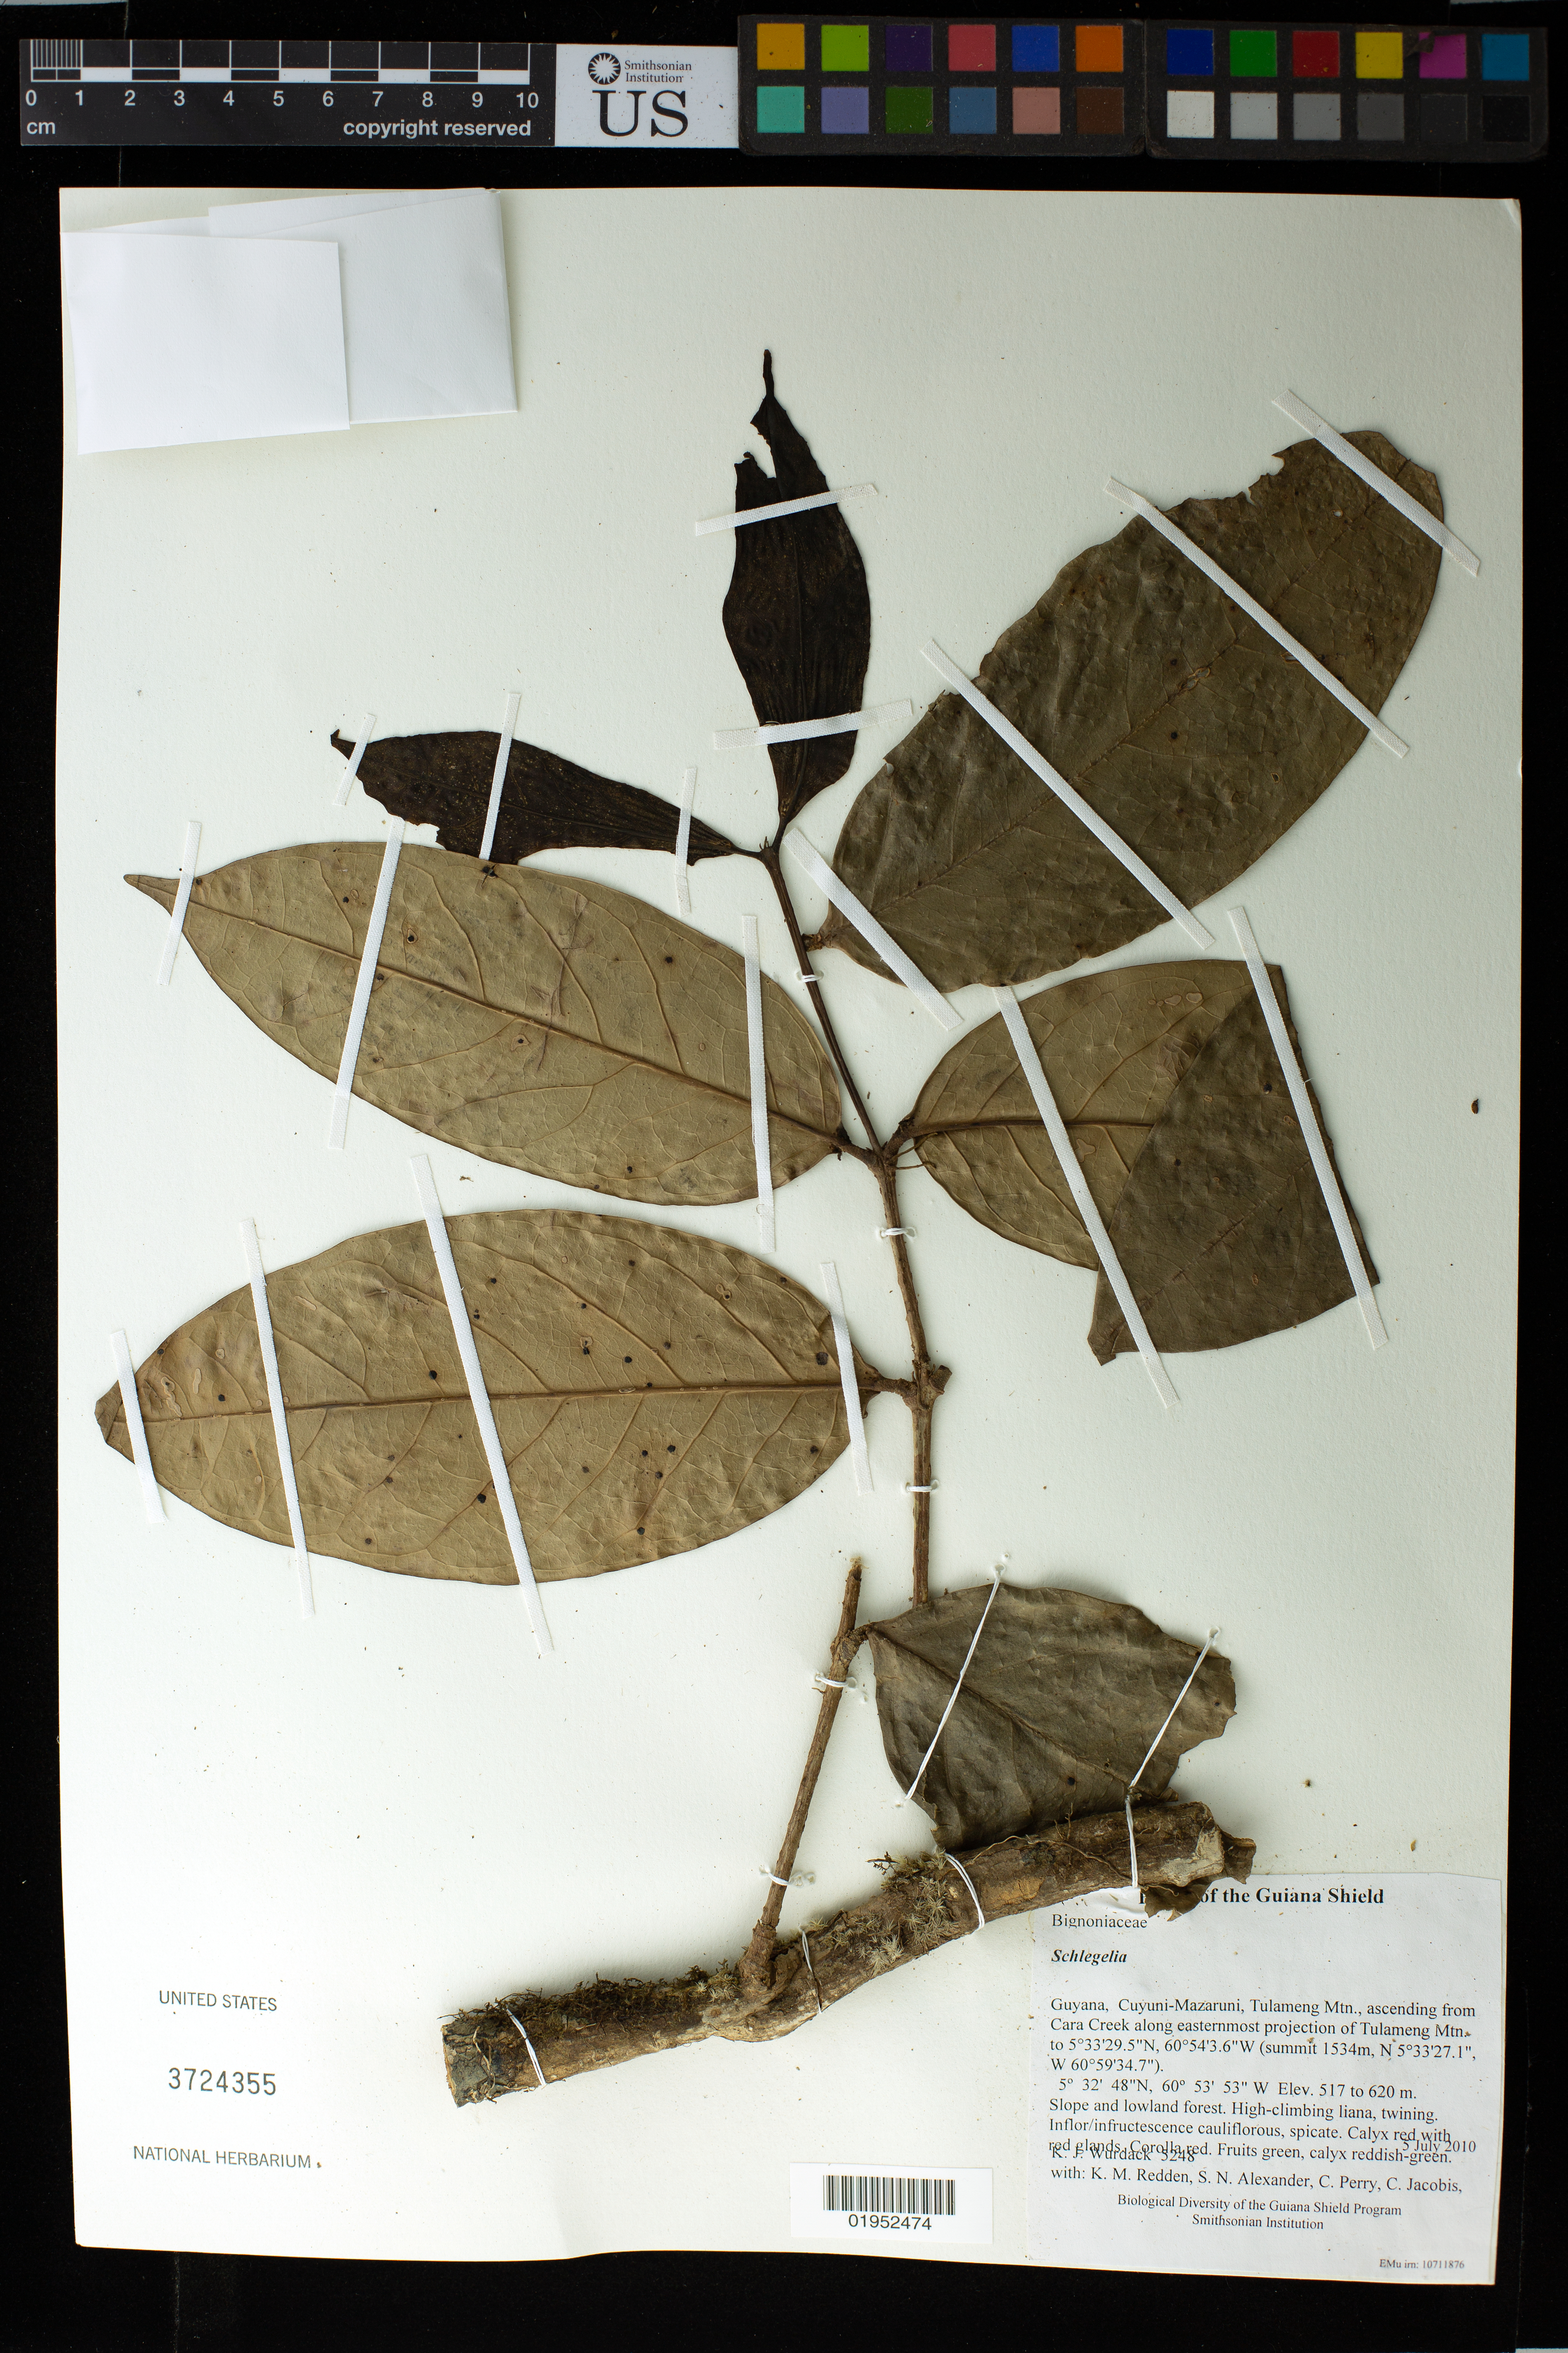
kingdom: Plantae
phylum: Tracheophyta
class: Magnoliopsida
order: Lamiales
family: Schlegeliaceae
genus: Schlegelia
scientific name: Schlegelia sp.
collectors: K. Wurdack, K. M. Redden, S. N. Alexander, C. Perry, C. Jacobis, D. Hunter, V. Roland & H. Hunter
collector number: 5248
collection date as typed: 5 July 2010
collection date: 2010-07-05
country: Guyana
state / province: Cuyuni-Mazaruni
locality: Tulameng Mtn., ascending from Cara Creek along easternmost projection of Tulameng Mtn. to 5°33'29.5"N, 60°54'3.6"W (summit 1534m, N 5°33'27.1", W 60°59'34.7")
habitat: Slope and lowland forest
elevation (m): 517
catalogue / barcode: US 3724355